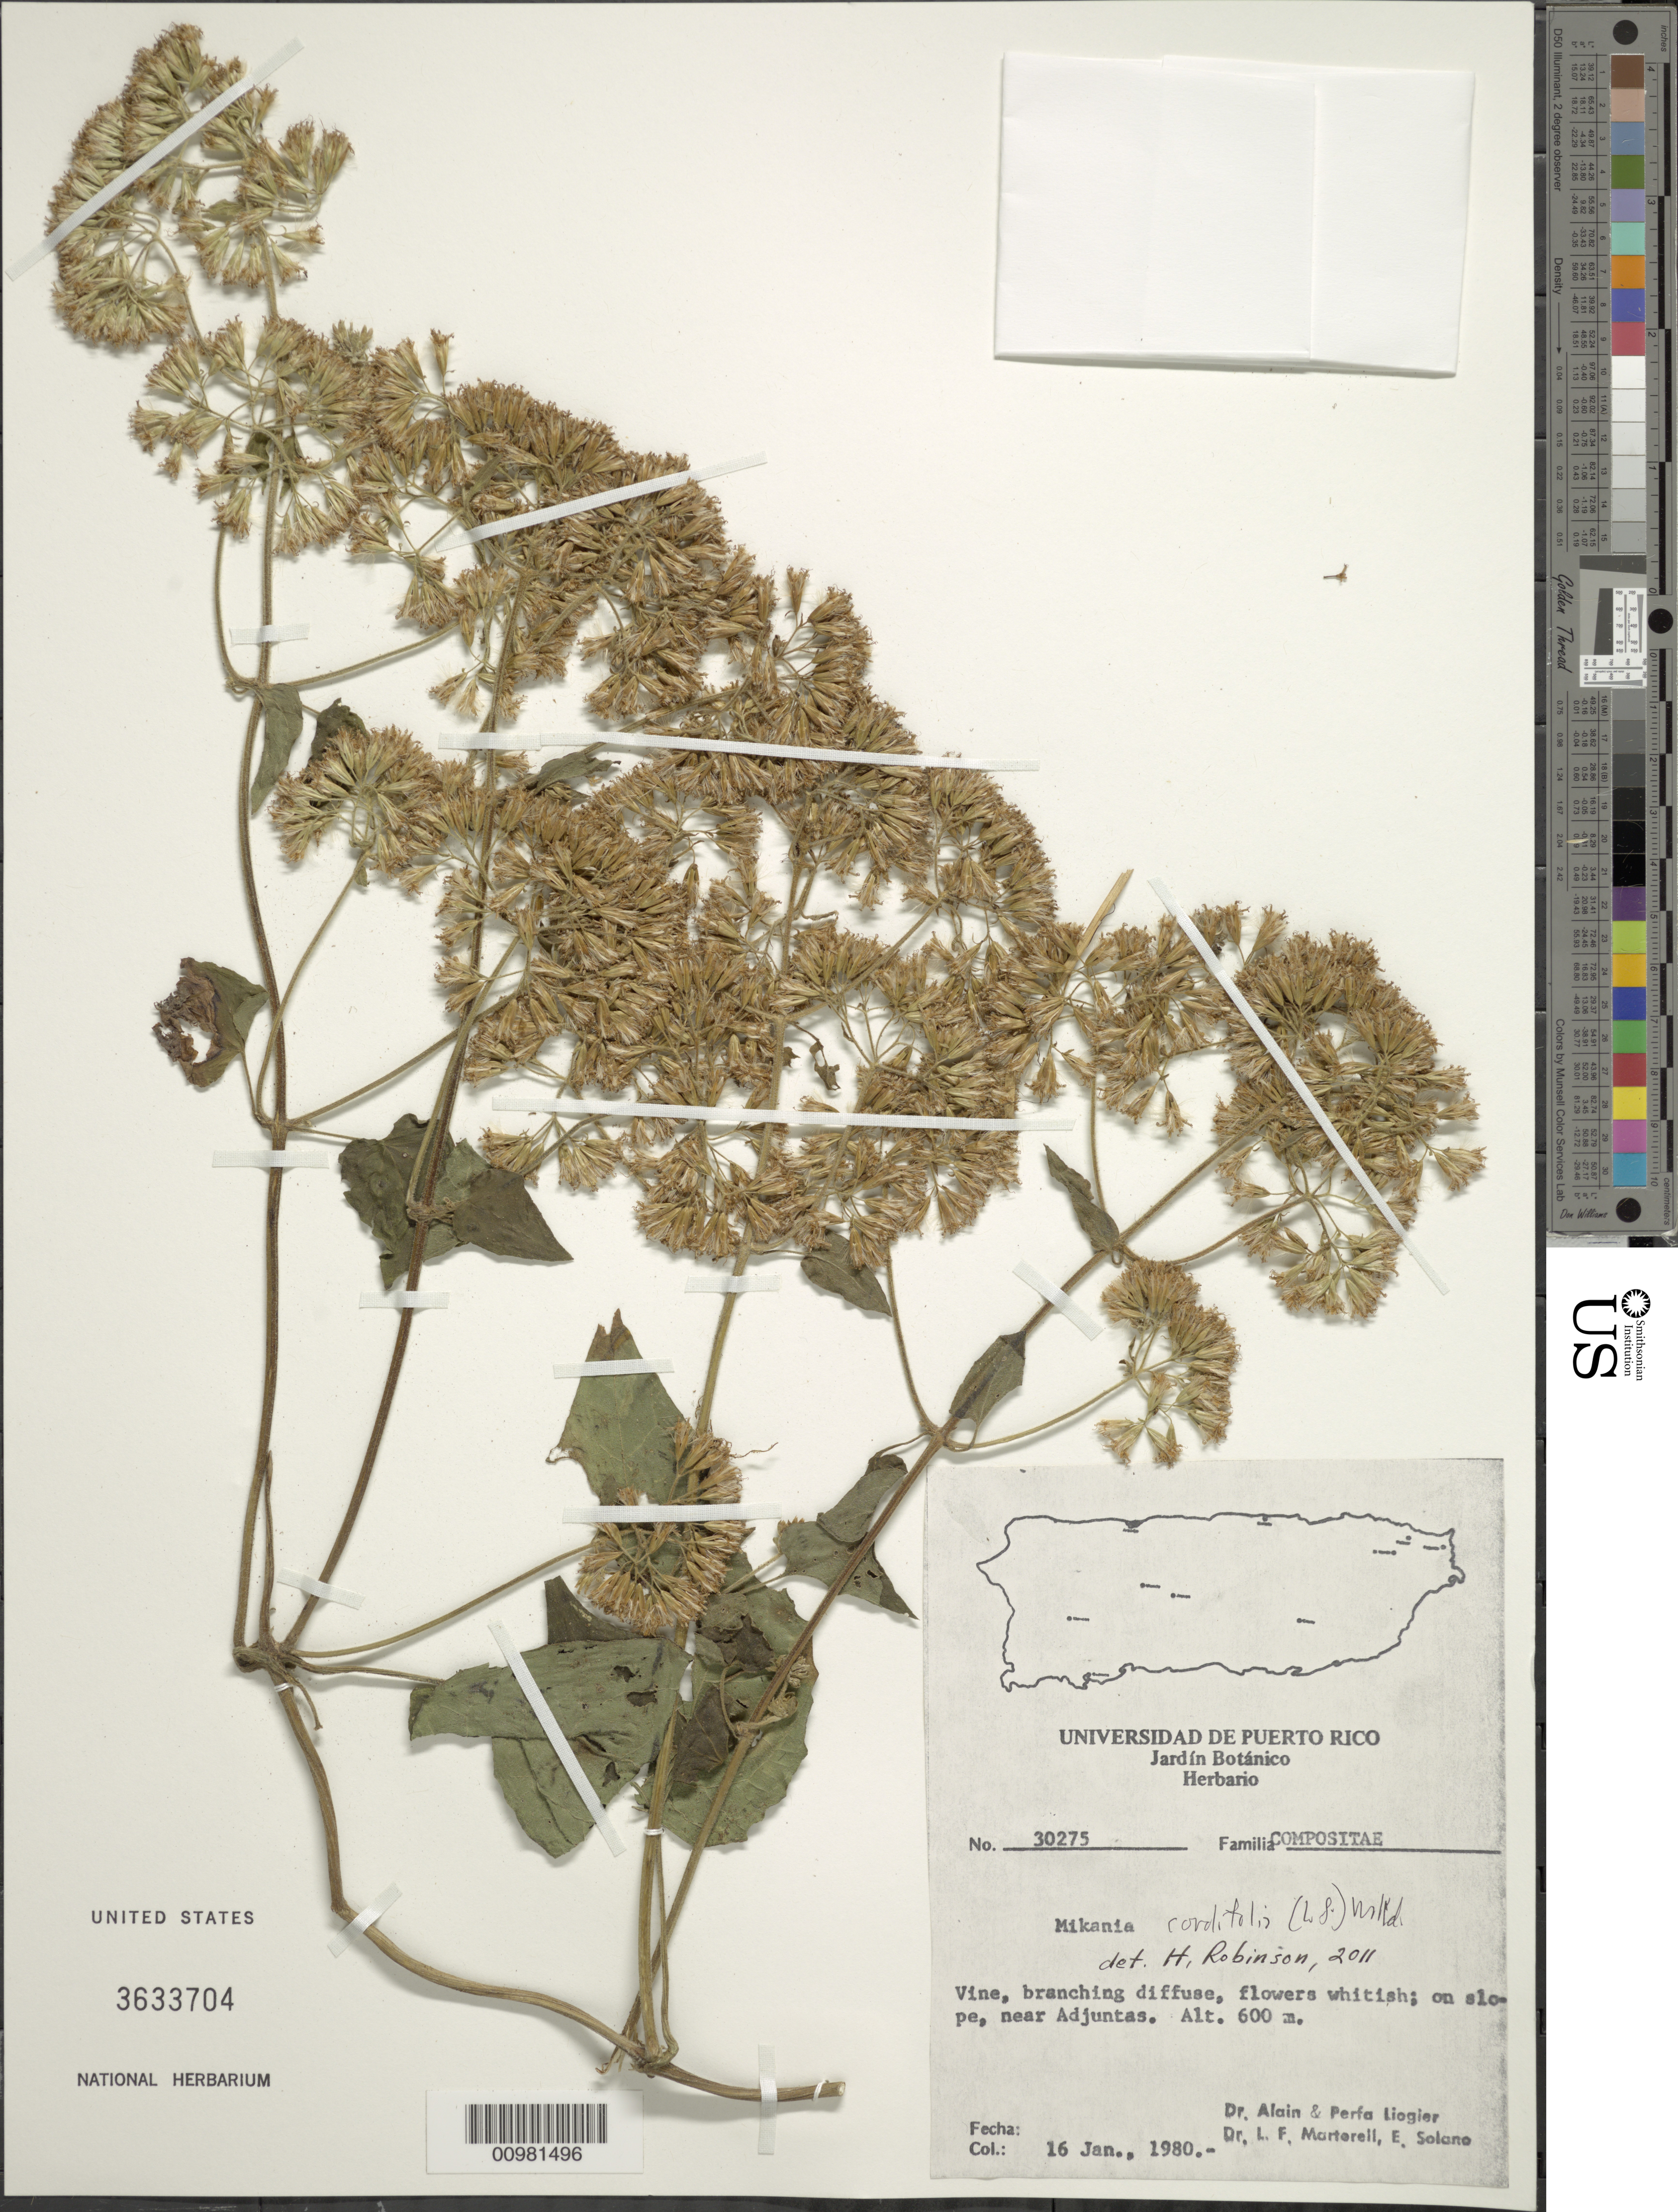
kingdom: Plantae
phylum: Tracheophyta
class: Magnoliopsida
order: Asterales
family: Asteraceae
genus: Mikania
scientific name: Mikania cordifolia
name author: Kunth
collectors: A. H. Liogier, M. P. Liogier, L. Martorell & E. Solano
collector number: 30275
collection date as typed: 16 Jan 1980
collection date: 1980-01-16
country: Puerto Rico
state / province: Adjuntas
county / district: Adjuntas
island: Puerto Rico I.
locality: Adjuntas, near.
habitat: On slope.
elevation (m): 600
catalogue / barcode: US 3633704